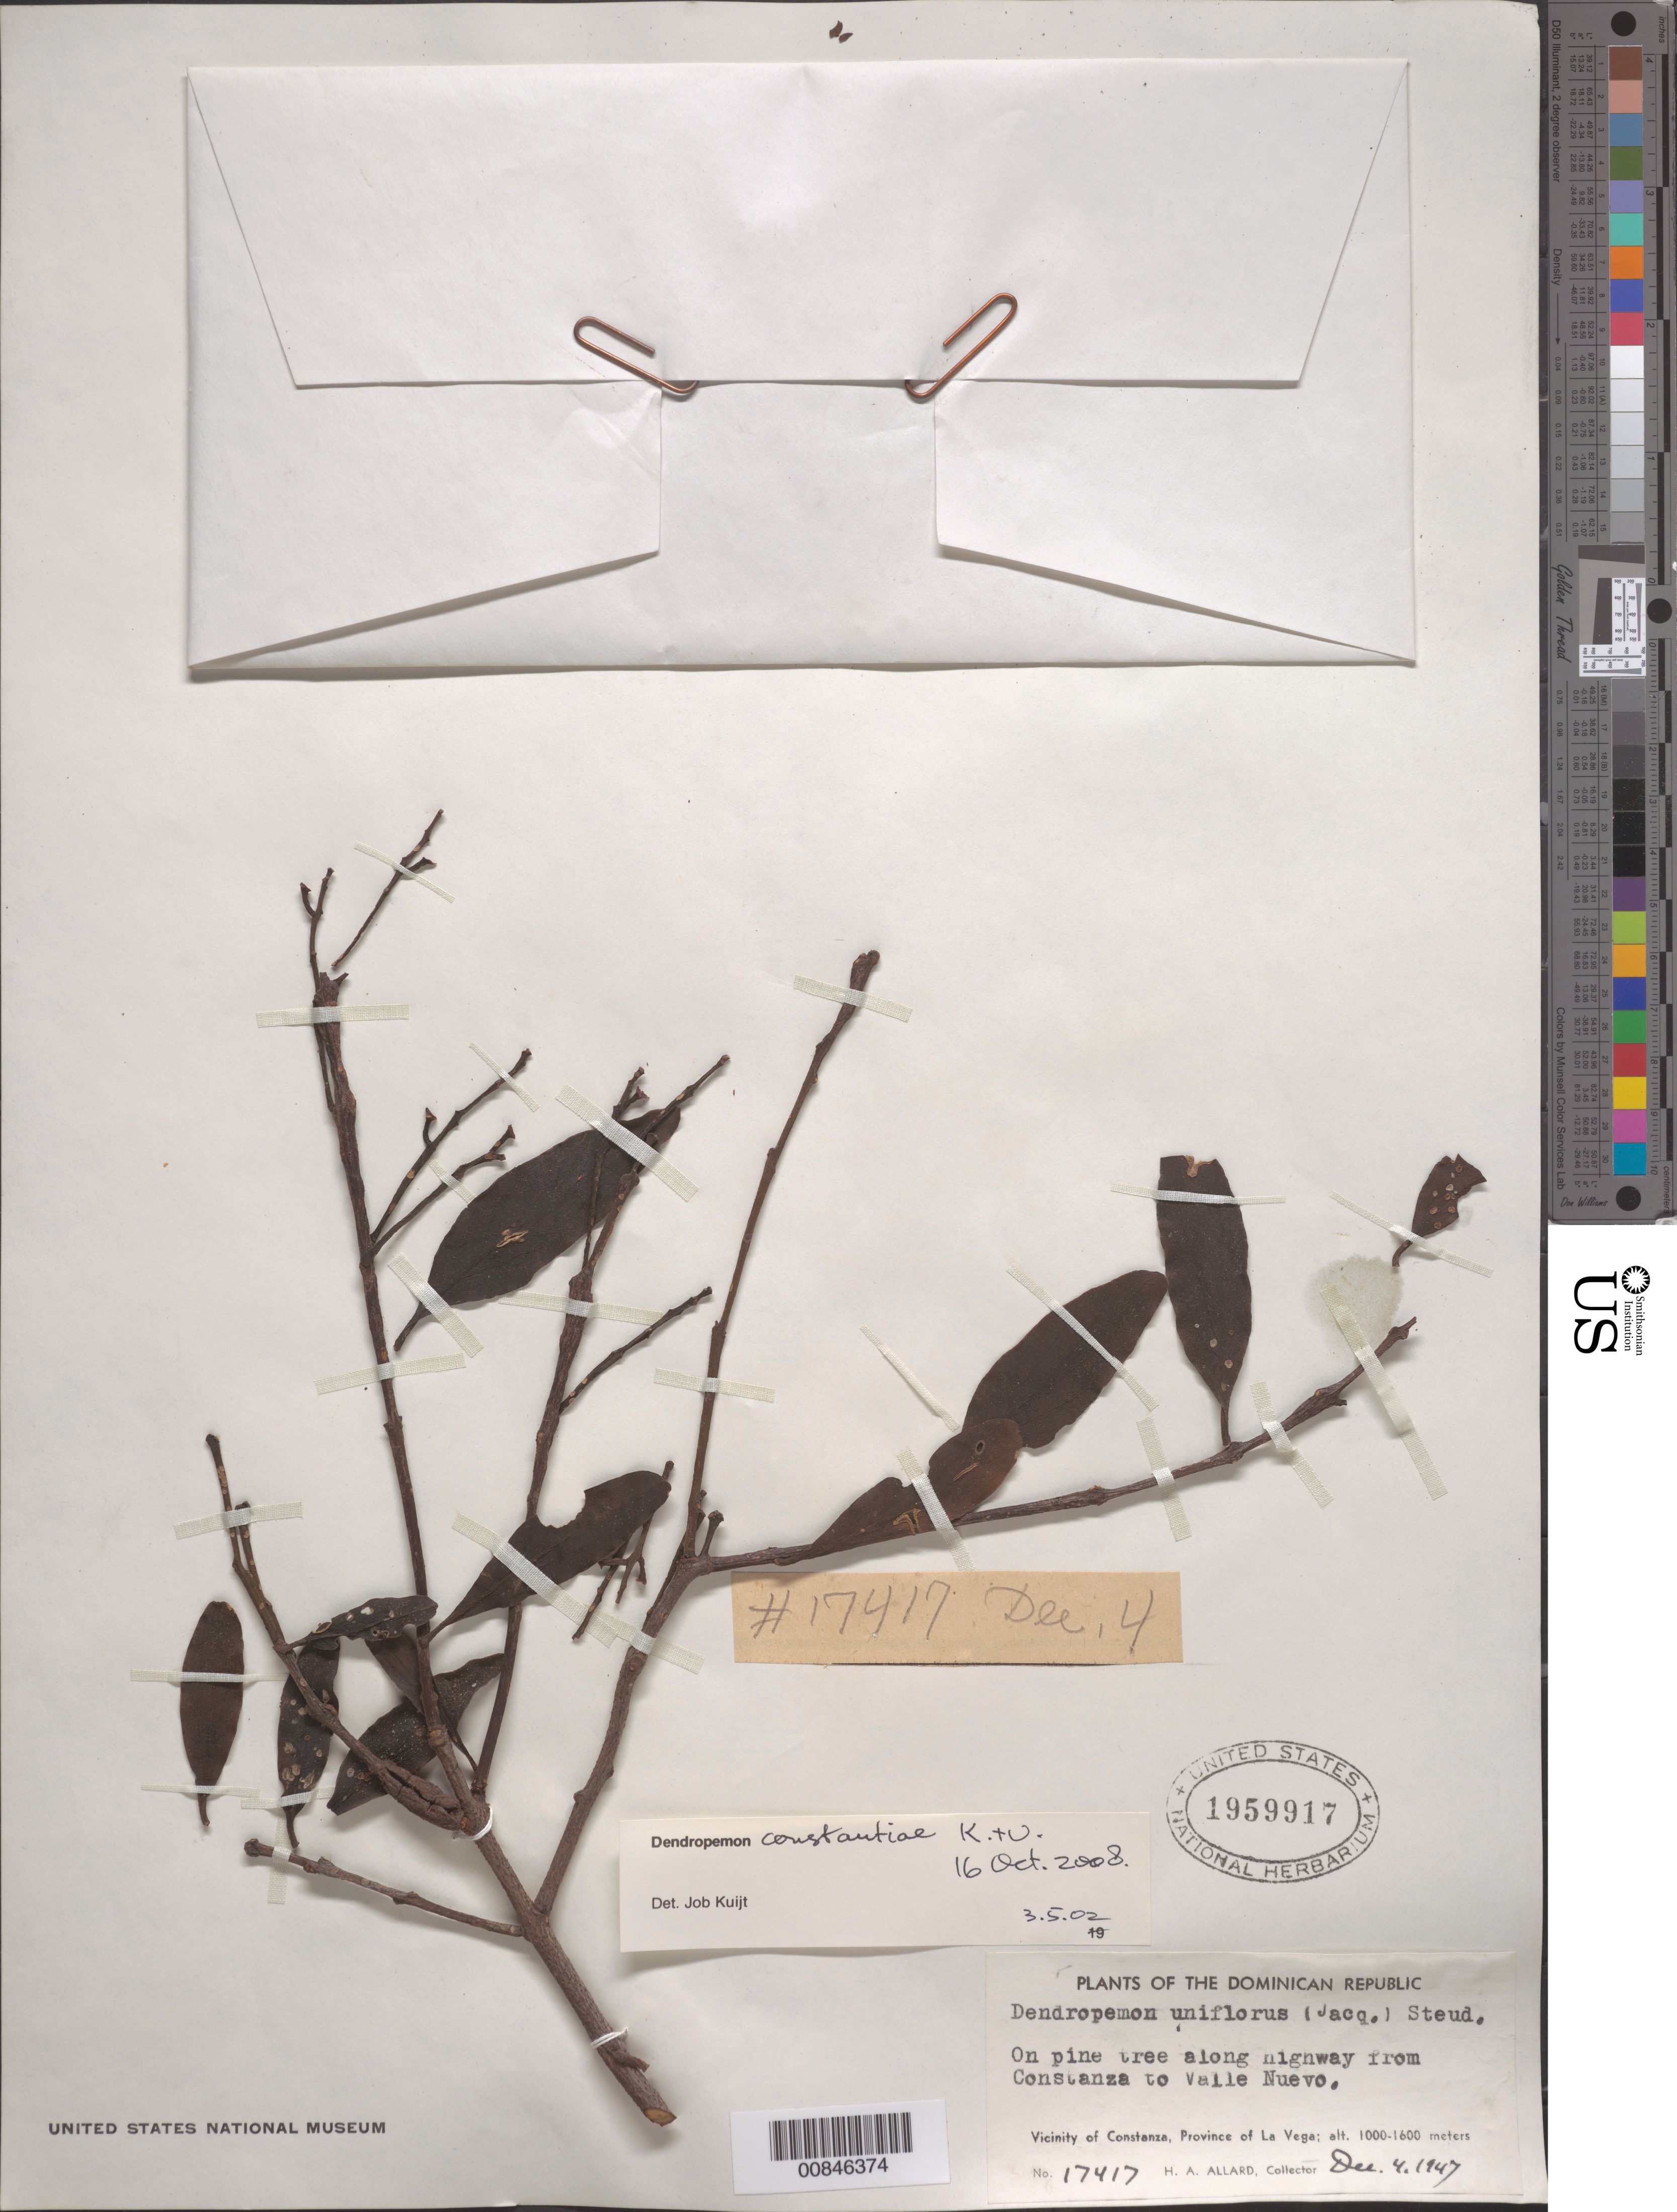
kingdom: Plantae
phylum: Tracheophyta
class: Magnoliopsida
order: Santalales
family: Loranthaceae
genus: Dendropemon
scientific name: Dendropemon uniflorum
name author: (Jacq.) Blume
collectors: H. A. Allard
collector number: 17417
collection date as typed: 04 Dec 1947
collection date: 1947-12-04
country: Dominican Republic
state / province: La Vega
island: Hispaniola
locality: Along highway from Constanza to Valle Nuevo.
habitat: On pine tree.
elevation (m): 1000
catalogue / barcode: US 1959917